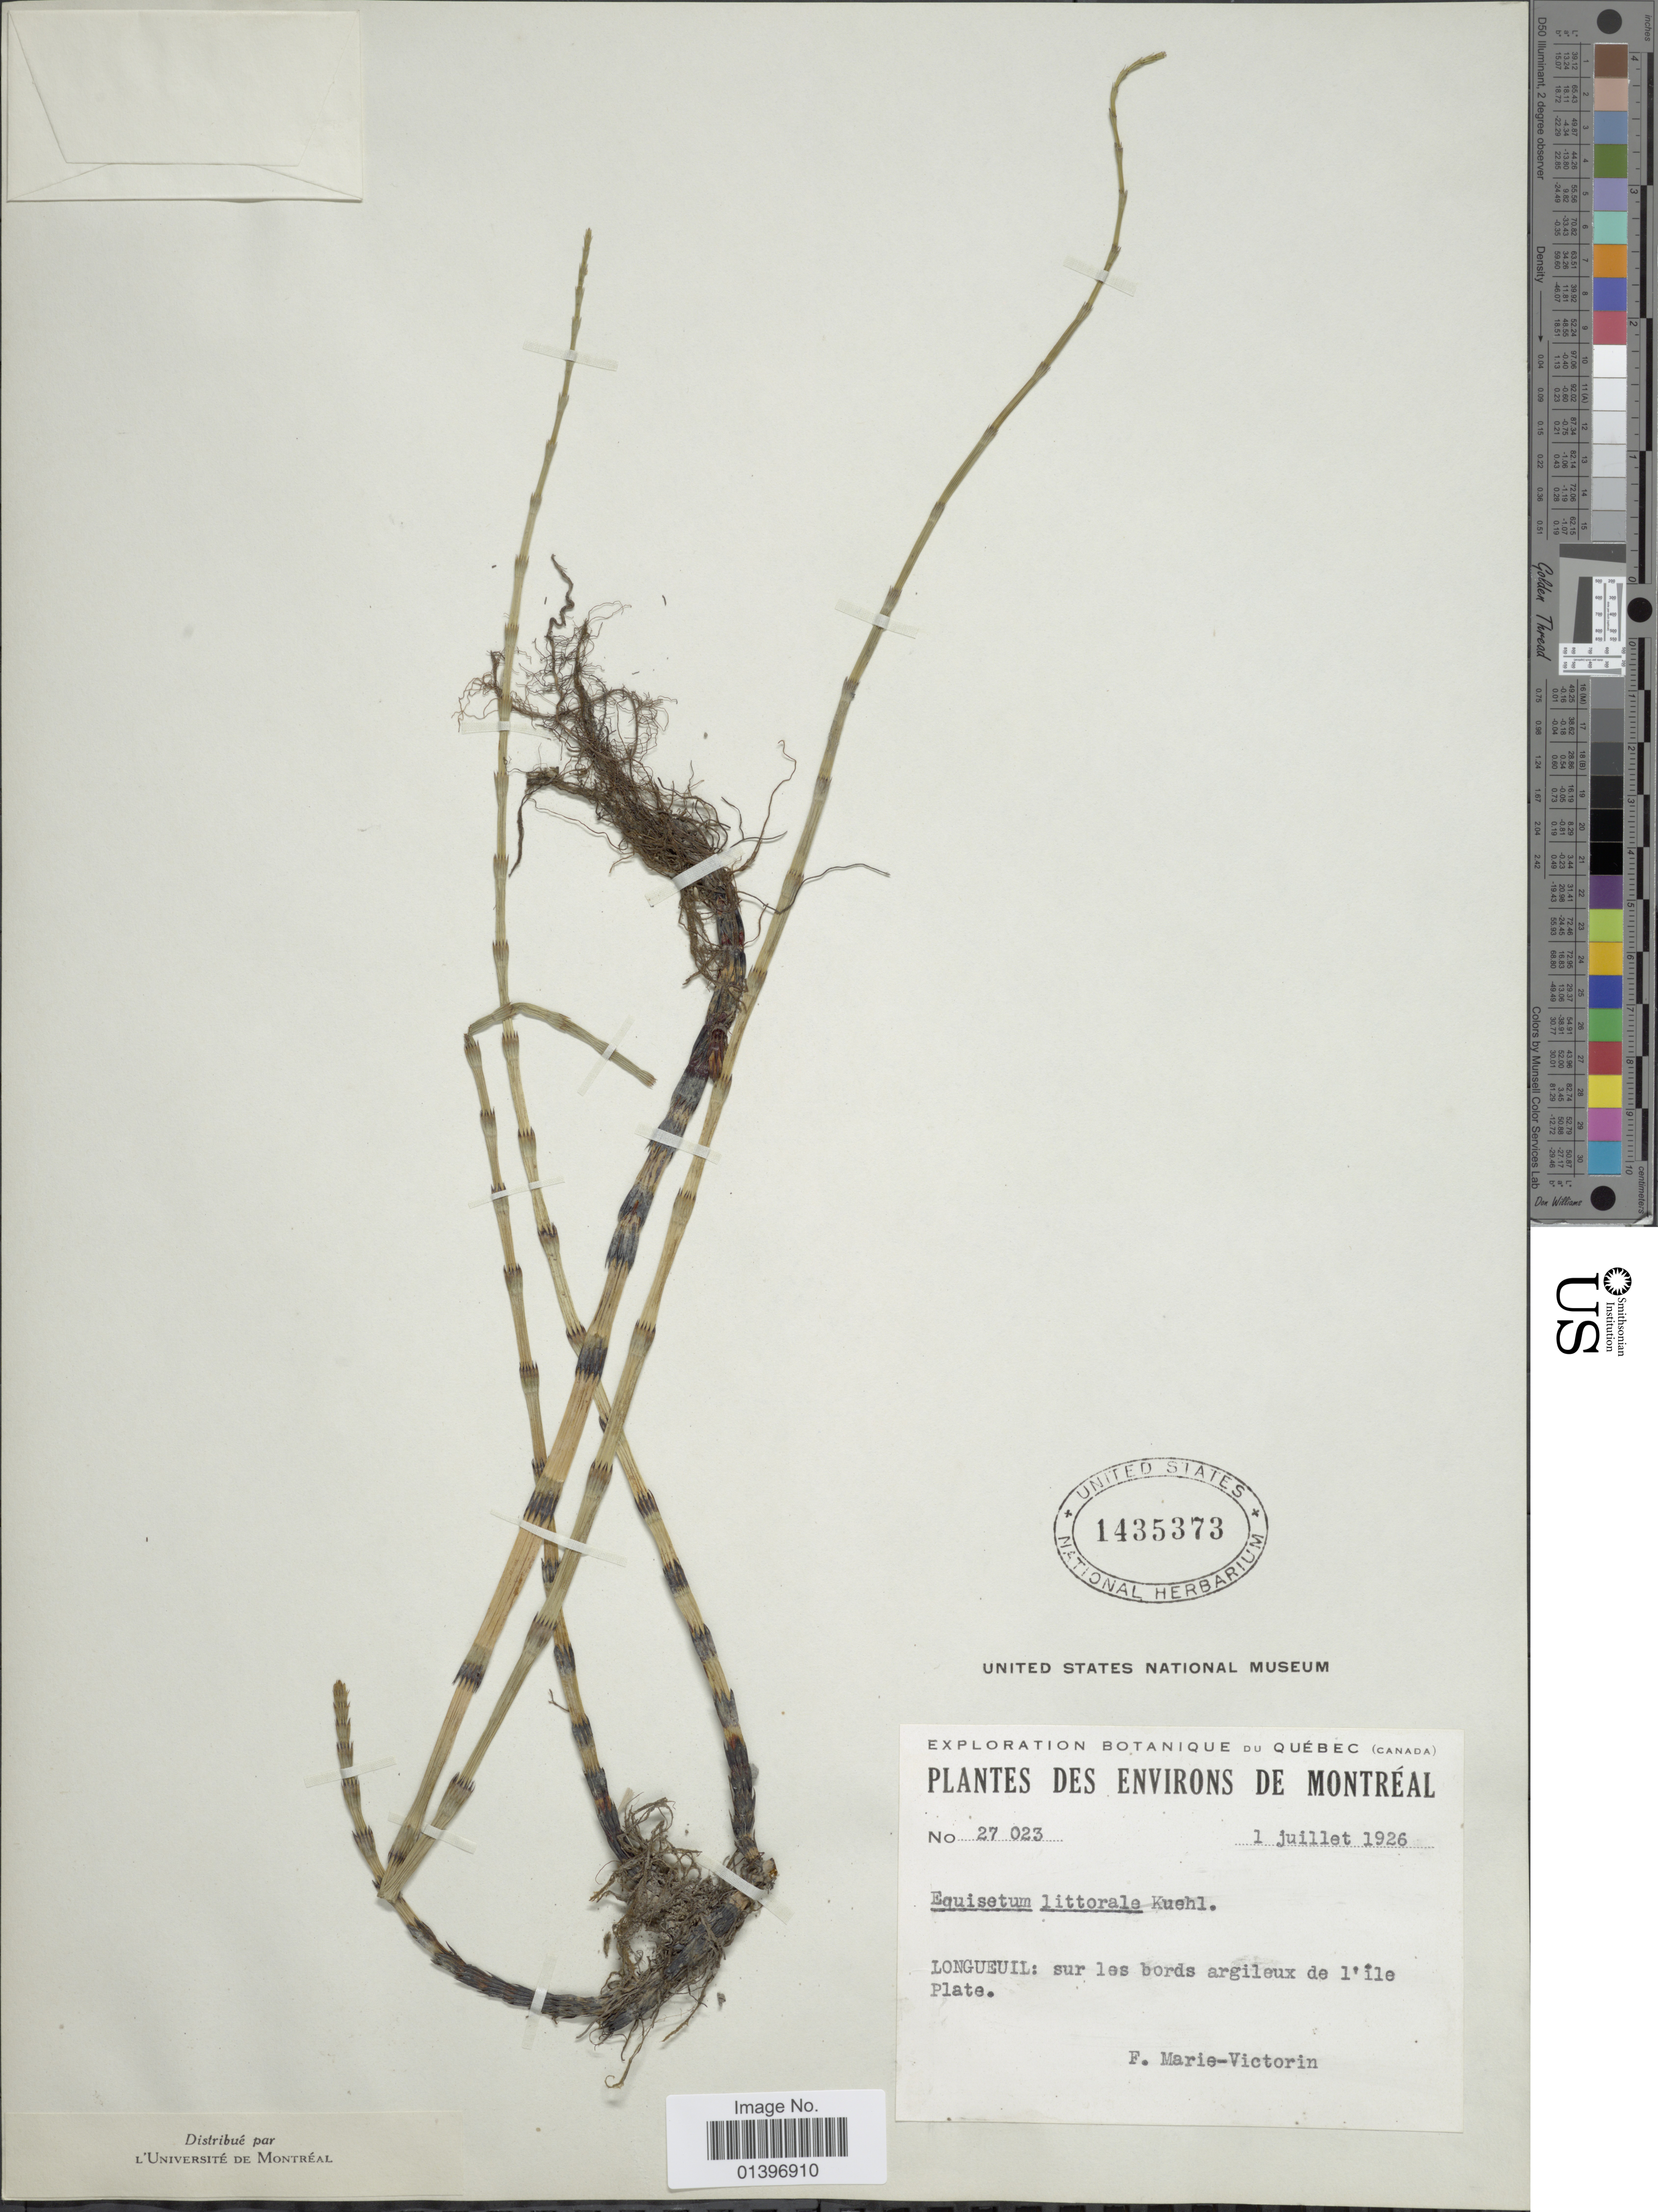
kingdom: Plantae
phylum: Tracheophyta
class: Polypodiopsida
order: Equisetales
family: Equisetaceae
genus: Equisetum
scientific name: Equisetum x litorale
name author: Kuhlw.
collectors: Fr. Marie-Victorin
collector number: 27023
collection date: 1926-07-01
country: Canada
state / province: Quebec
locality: Environs de Montréal, Longueuil: sur les bords argilleux de l'ile plate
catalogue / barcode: US 1435373